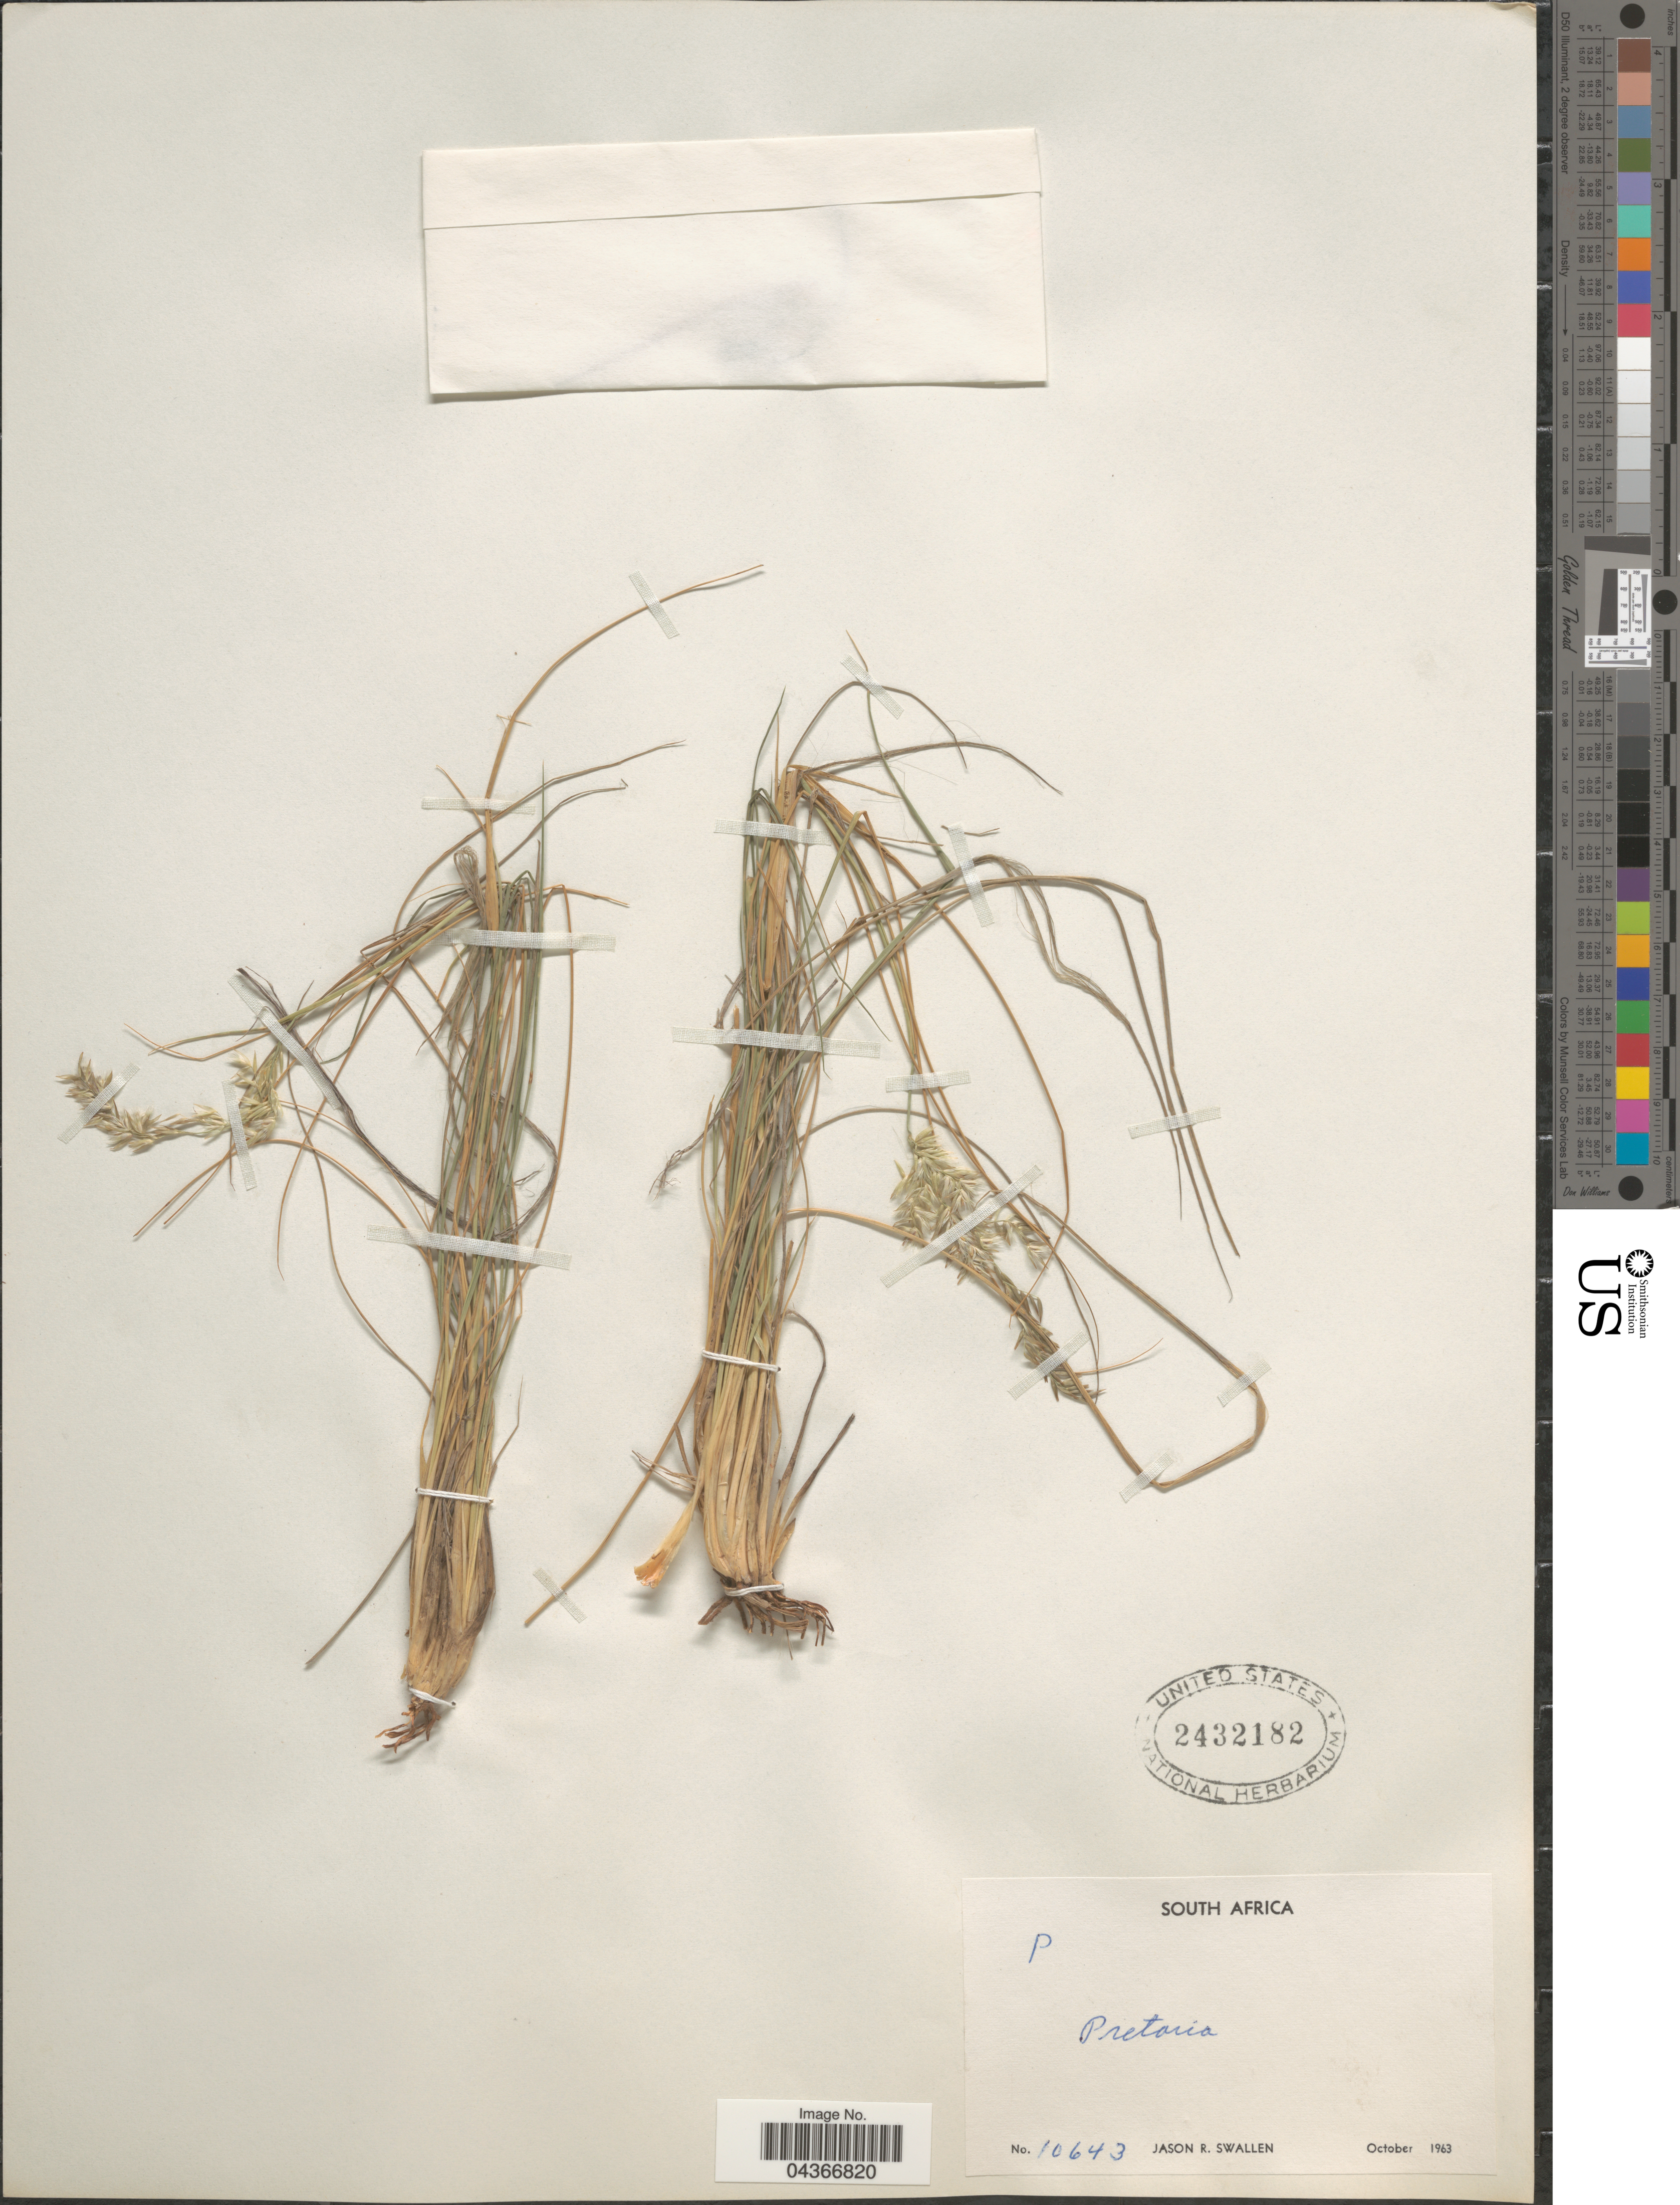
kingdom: Plantae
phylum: Tracheophyta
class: Liliopsida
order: Poales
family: Poaceae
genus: Enneapogon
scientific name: Enneapogon pretoriensis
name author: Stent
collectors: J. R. Swallen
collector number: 10643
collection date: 1963-10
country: South Africa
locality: Pretoria.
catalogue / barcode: US 2432182